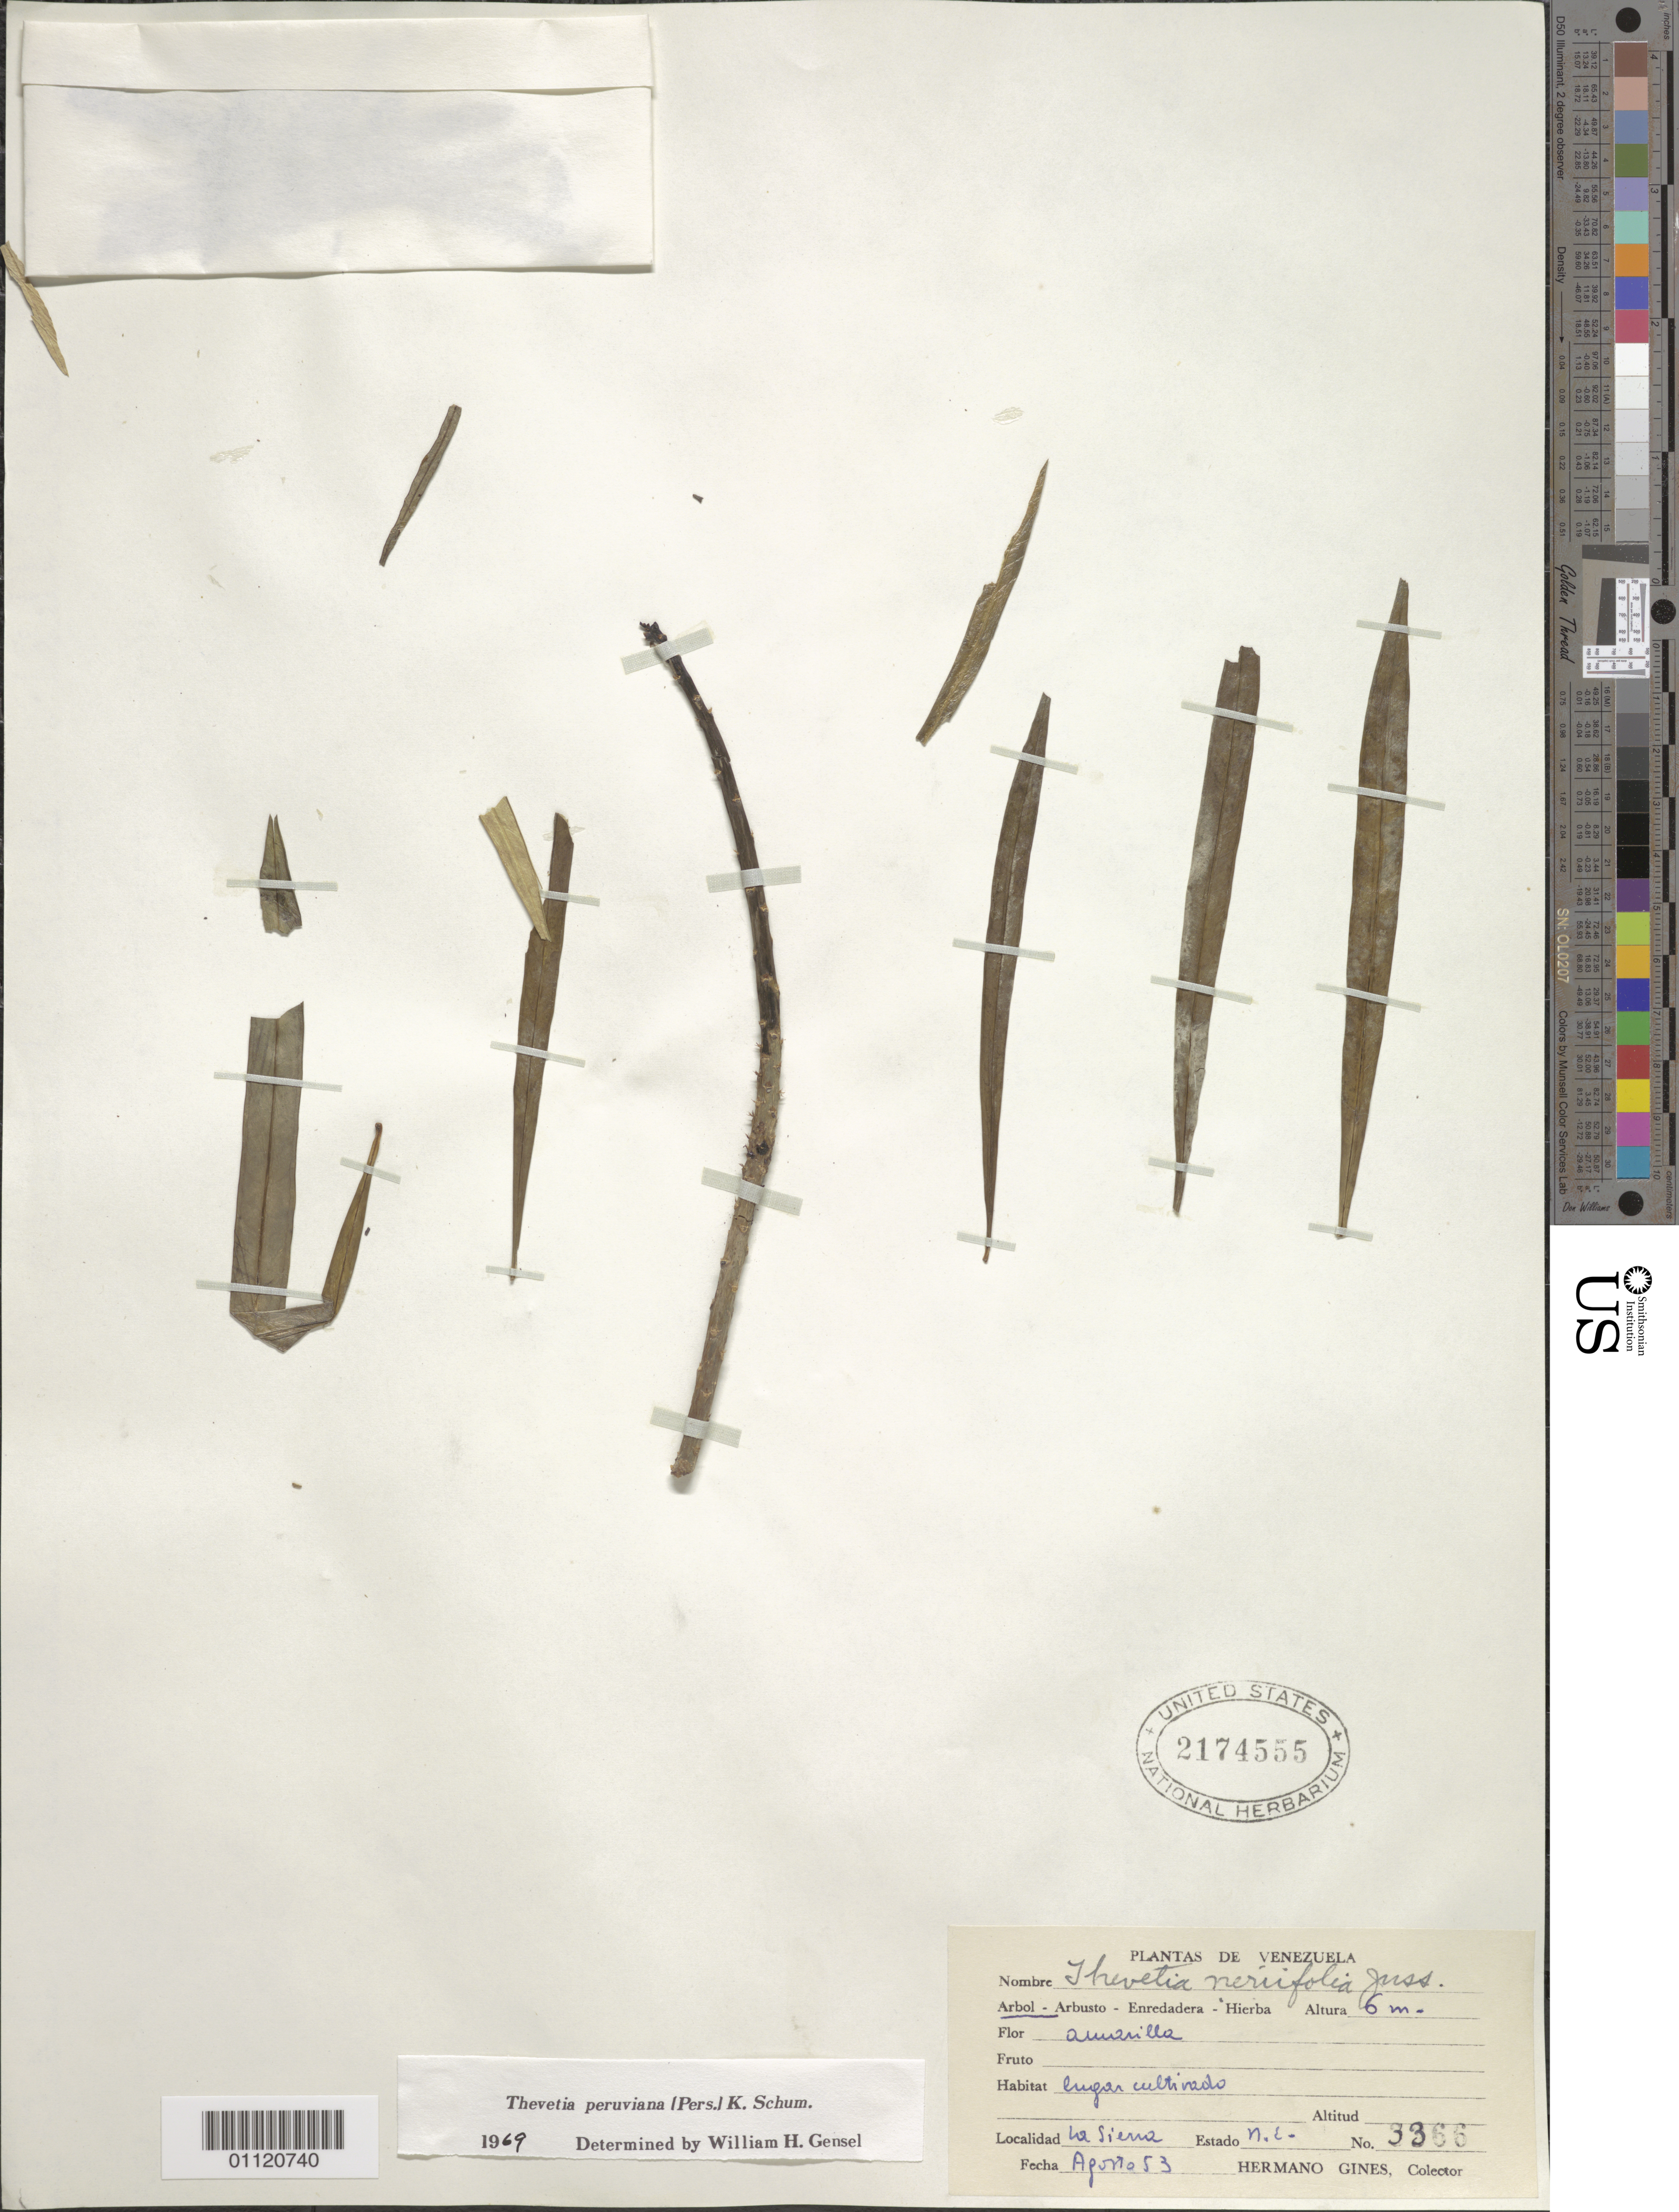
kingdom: Plantae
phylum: Tracheophyta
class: Magnoliopsida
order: Gentianales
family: Apocynaceae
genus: Cascabela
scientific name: Cascabela thevetia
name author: (L.) Lippold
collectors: Bro. Gines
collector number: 3366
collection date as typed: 01 Aug 1953 to 31 Aug 1953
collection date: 1953-08-01/1953-08-31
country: Venezuela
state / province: Nueva Esparta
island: Margarita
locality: La Sierra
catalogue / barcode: US 2174555